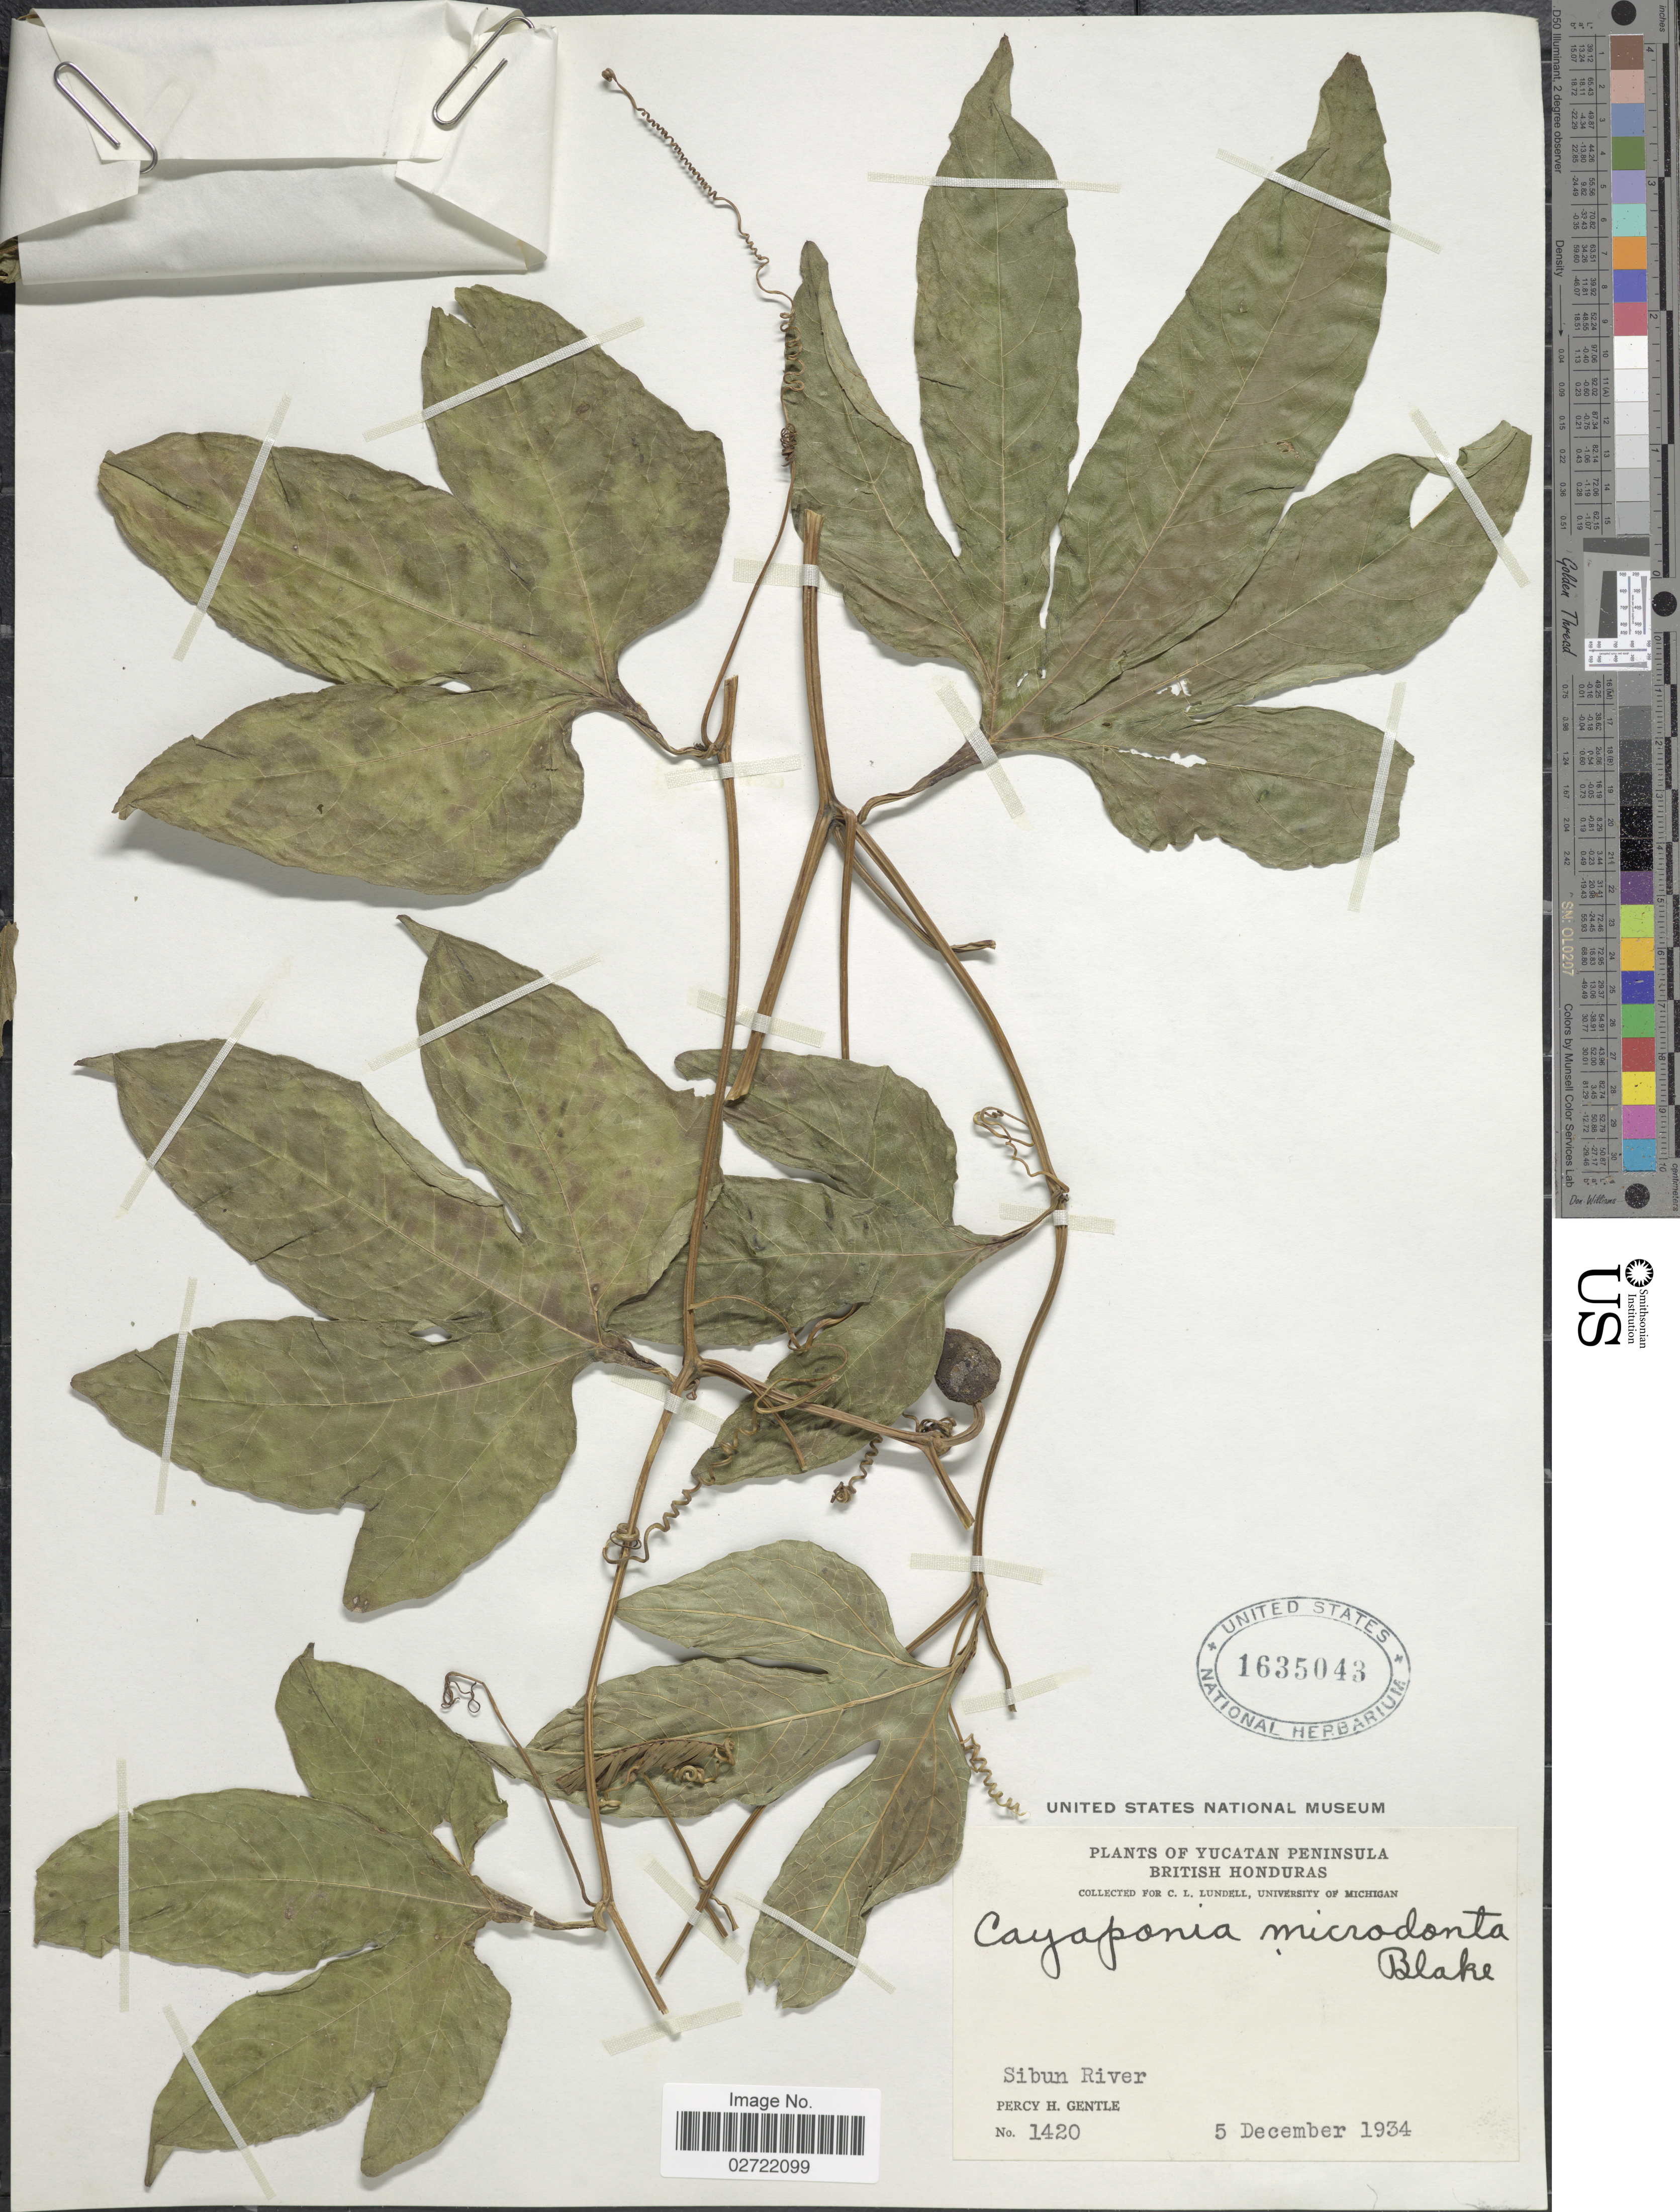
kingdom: Plantae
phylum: Tracheophyta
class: Magnoliopsida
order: Cucurbitales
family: Cucurbitaceae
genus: Cayaponia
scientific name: Cayaponia microdonta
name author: S.F. Blake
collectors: P. H. Gentle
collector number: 1420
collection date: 1954-12-05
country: Belize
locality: Yucatan Peninsula. British Honduras. Sibun River.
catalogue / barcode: US 1635043